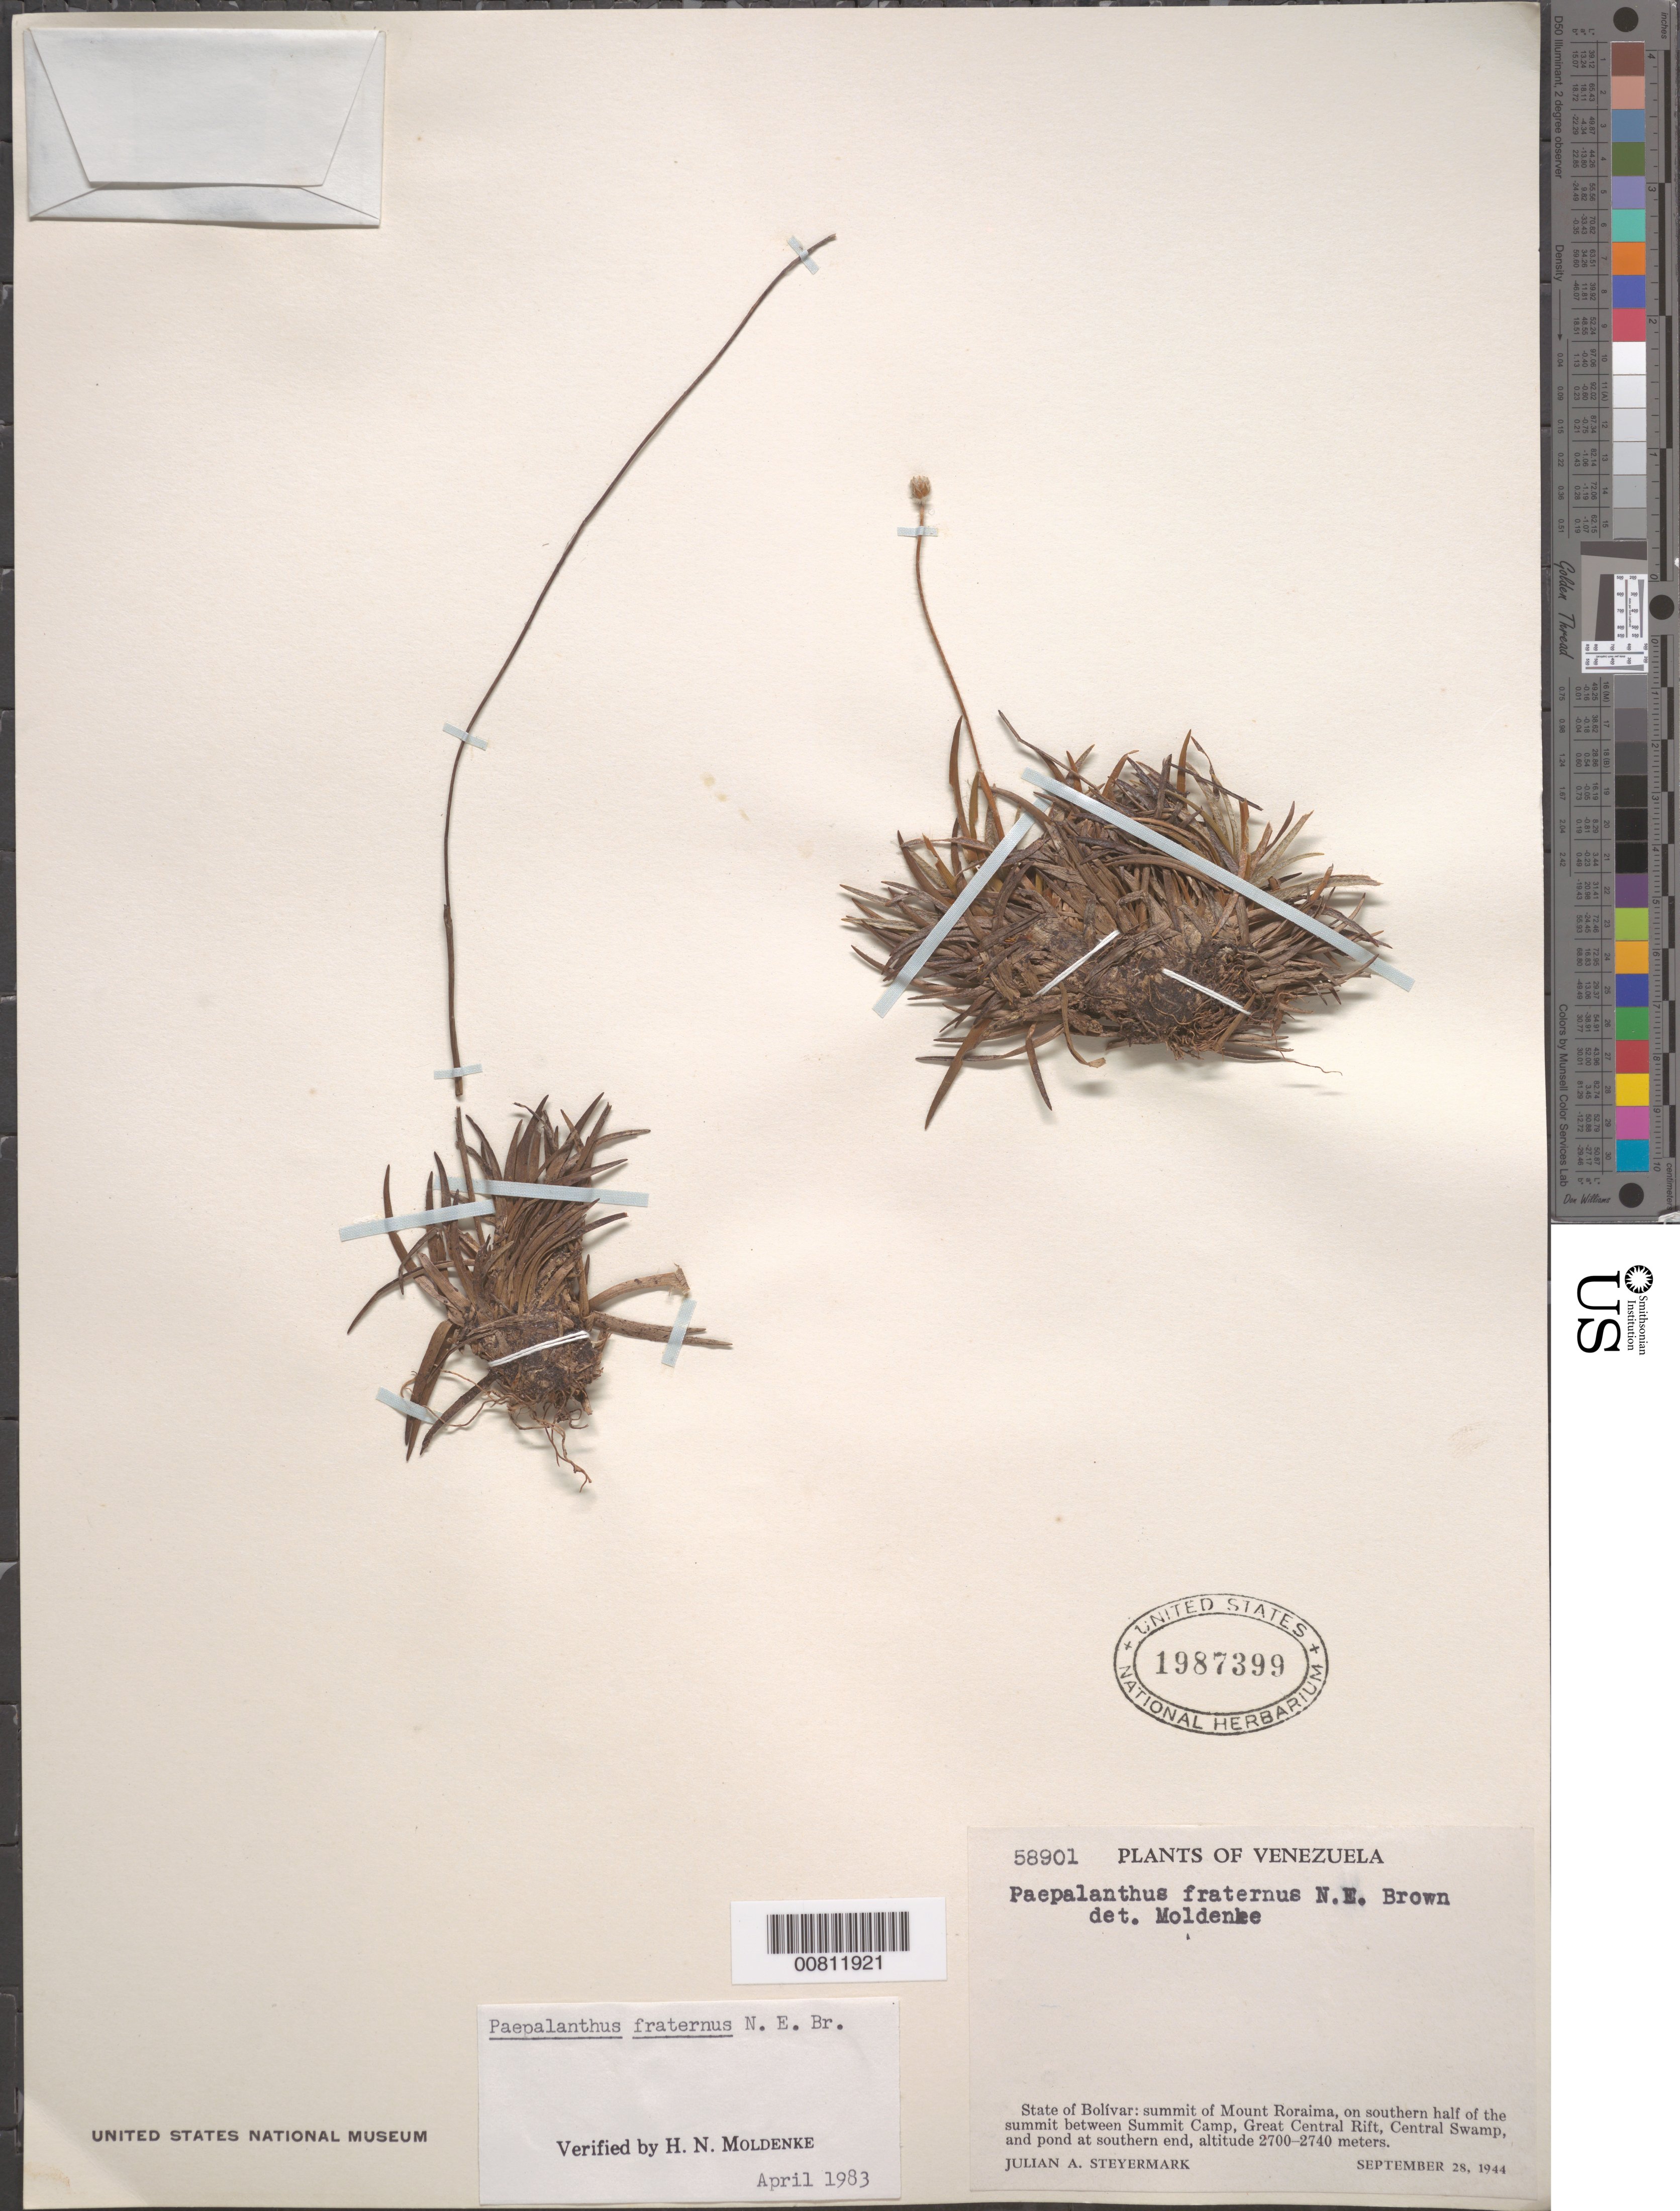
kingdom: Plantae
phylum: Tracheophyta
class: Liliopsida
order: Poales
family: Eriocaulaceae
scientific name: Monosperma fraterna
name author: (N.E. Br.) Andrino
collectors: J. Steyermark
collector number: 58901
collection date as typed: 28-Sep-44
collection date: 1944-09-28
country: Venezuela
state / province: Bolívar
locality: Mt. Roraima, between Summit Camp, Great Central Rift, Central Swamp and pond at S end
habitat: Summit of mount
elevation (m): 2700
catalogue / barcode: US 1987399